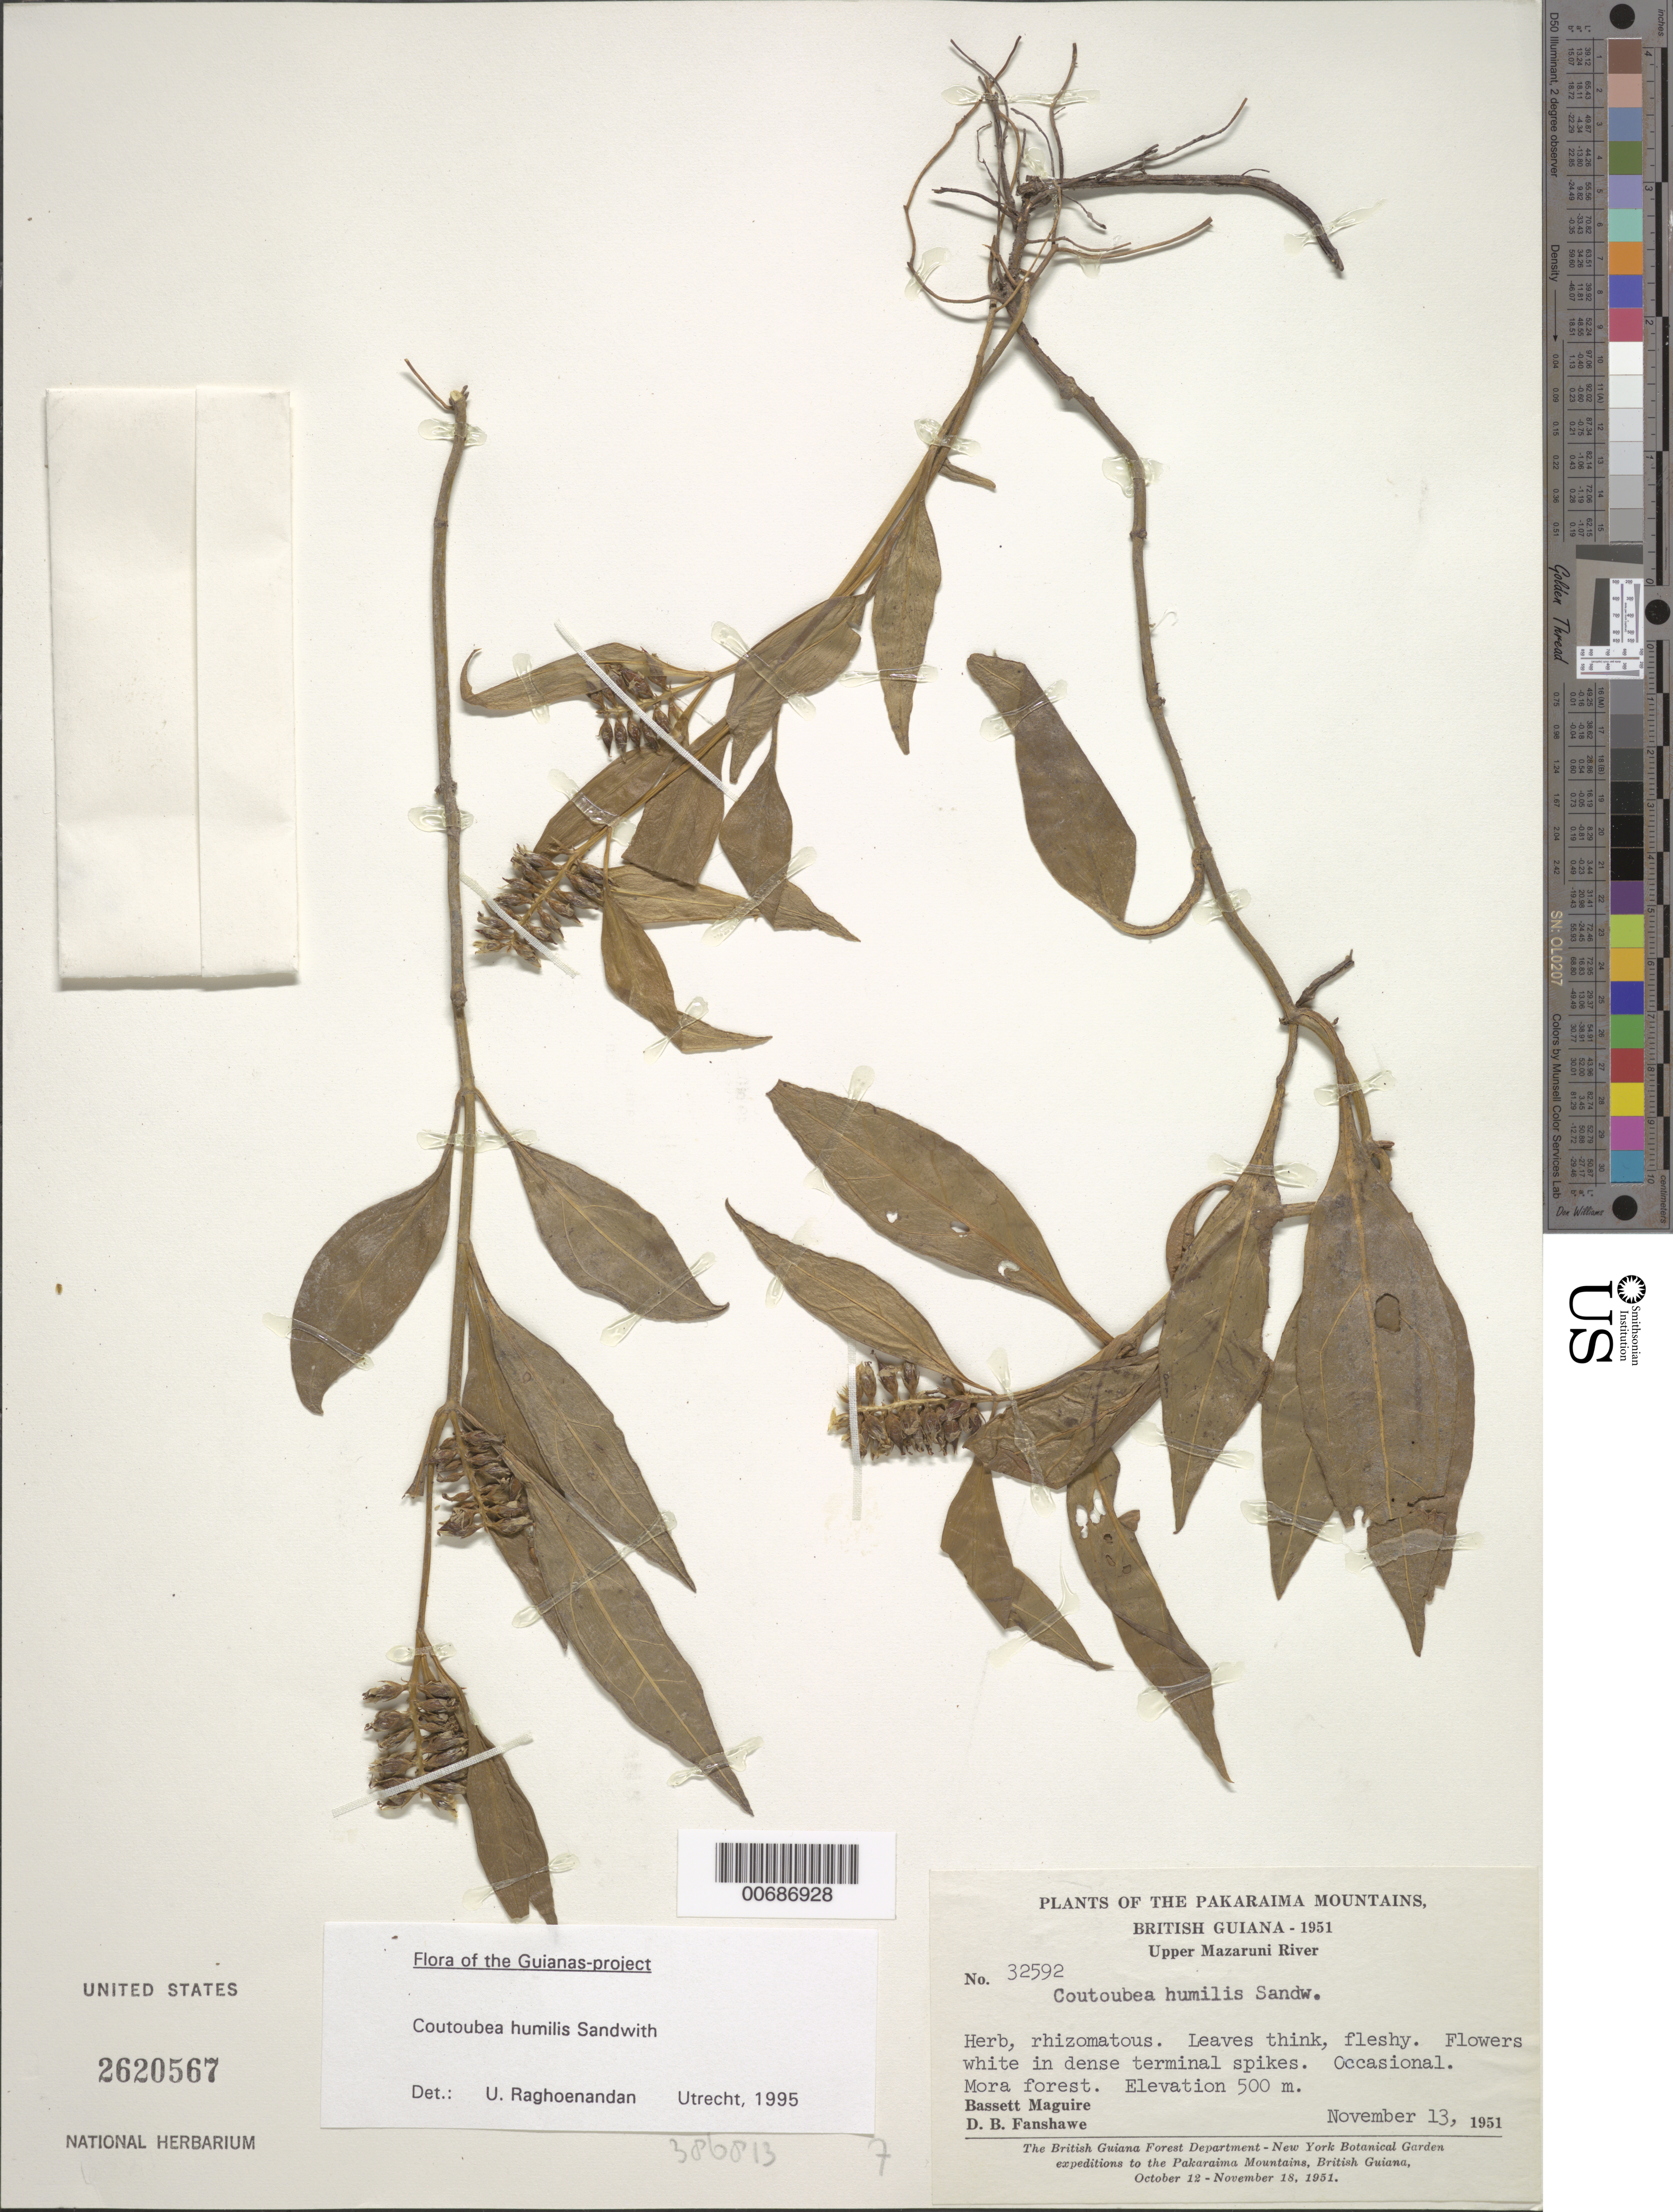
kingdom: Plantae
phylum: Tracheophyta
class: Magnoliopsida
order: Gentianales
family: Gentianaceae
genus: Coutoubea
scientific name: Coutoubea humilis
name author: Sandwith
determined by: Raghoenandan, U. P. D.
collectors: B. Maguire & D. B. Fanshawe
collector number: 32592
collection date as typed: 13-Nov-51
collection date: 1951-11-13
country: Guyana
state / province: Cuyuni-Mazaruni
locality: Kamarang Station, Upper Mazaruni River, Pakaraima Mts.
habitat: Mora forest;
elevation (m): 500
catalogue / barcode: US 2620567